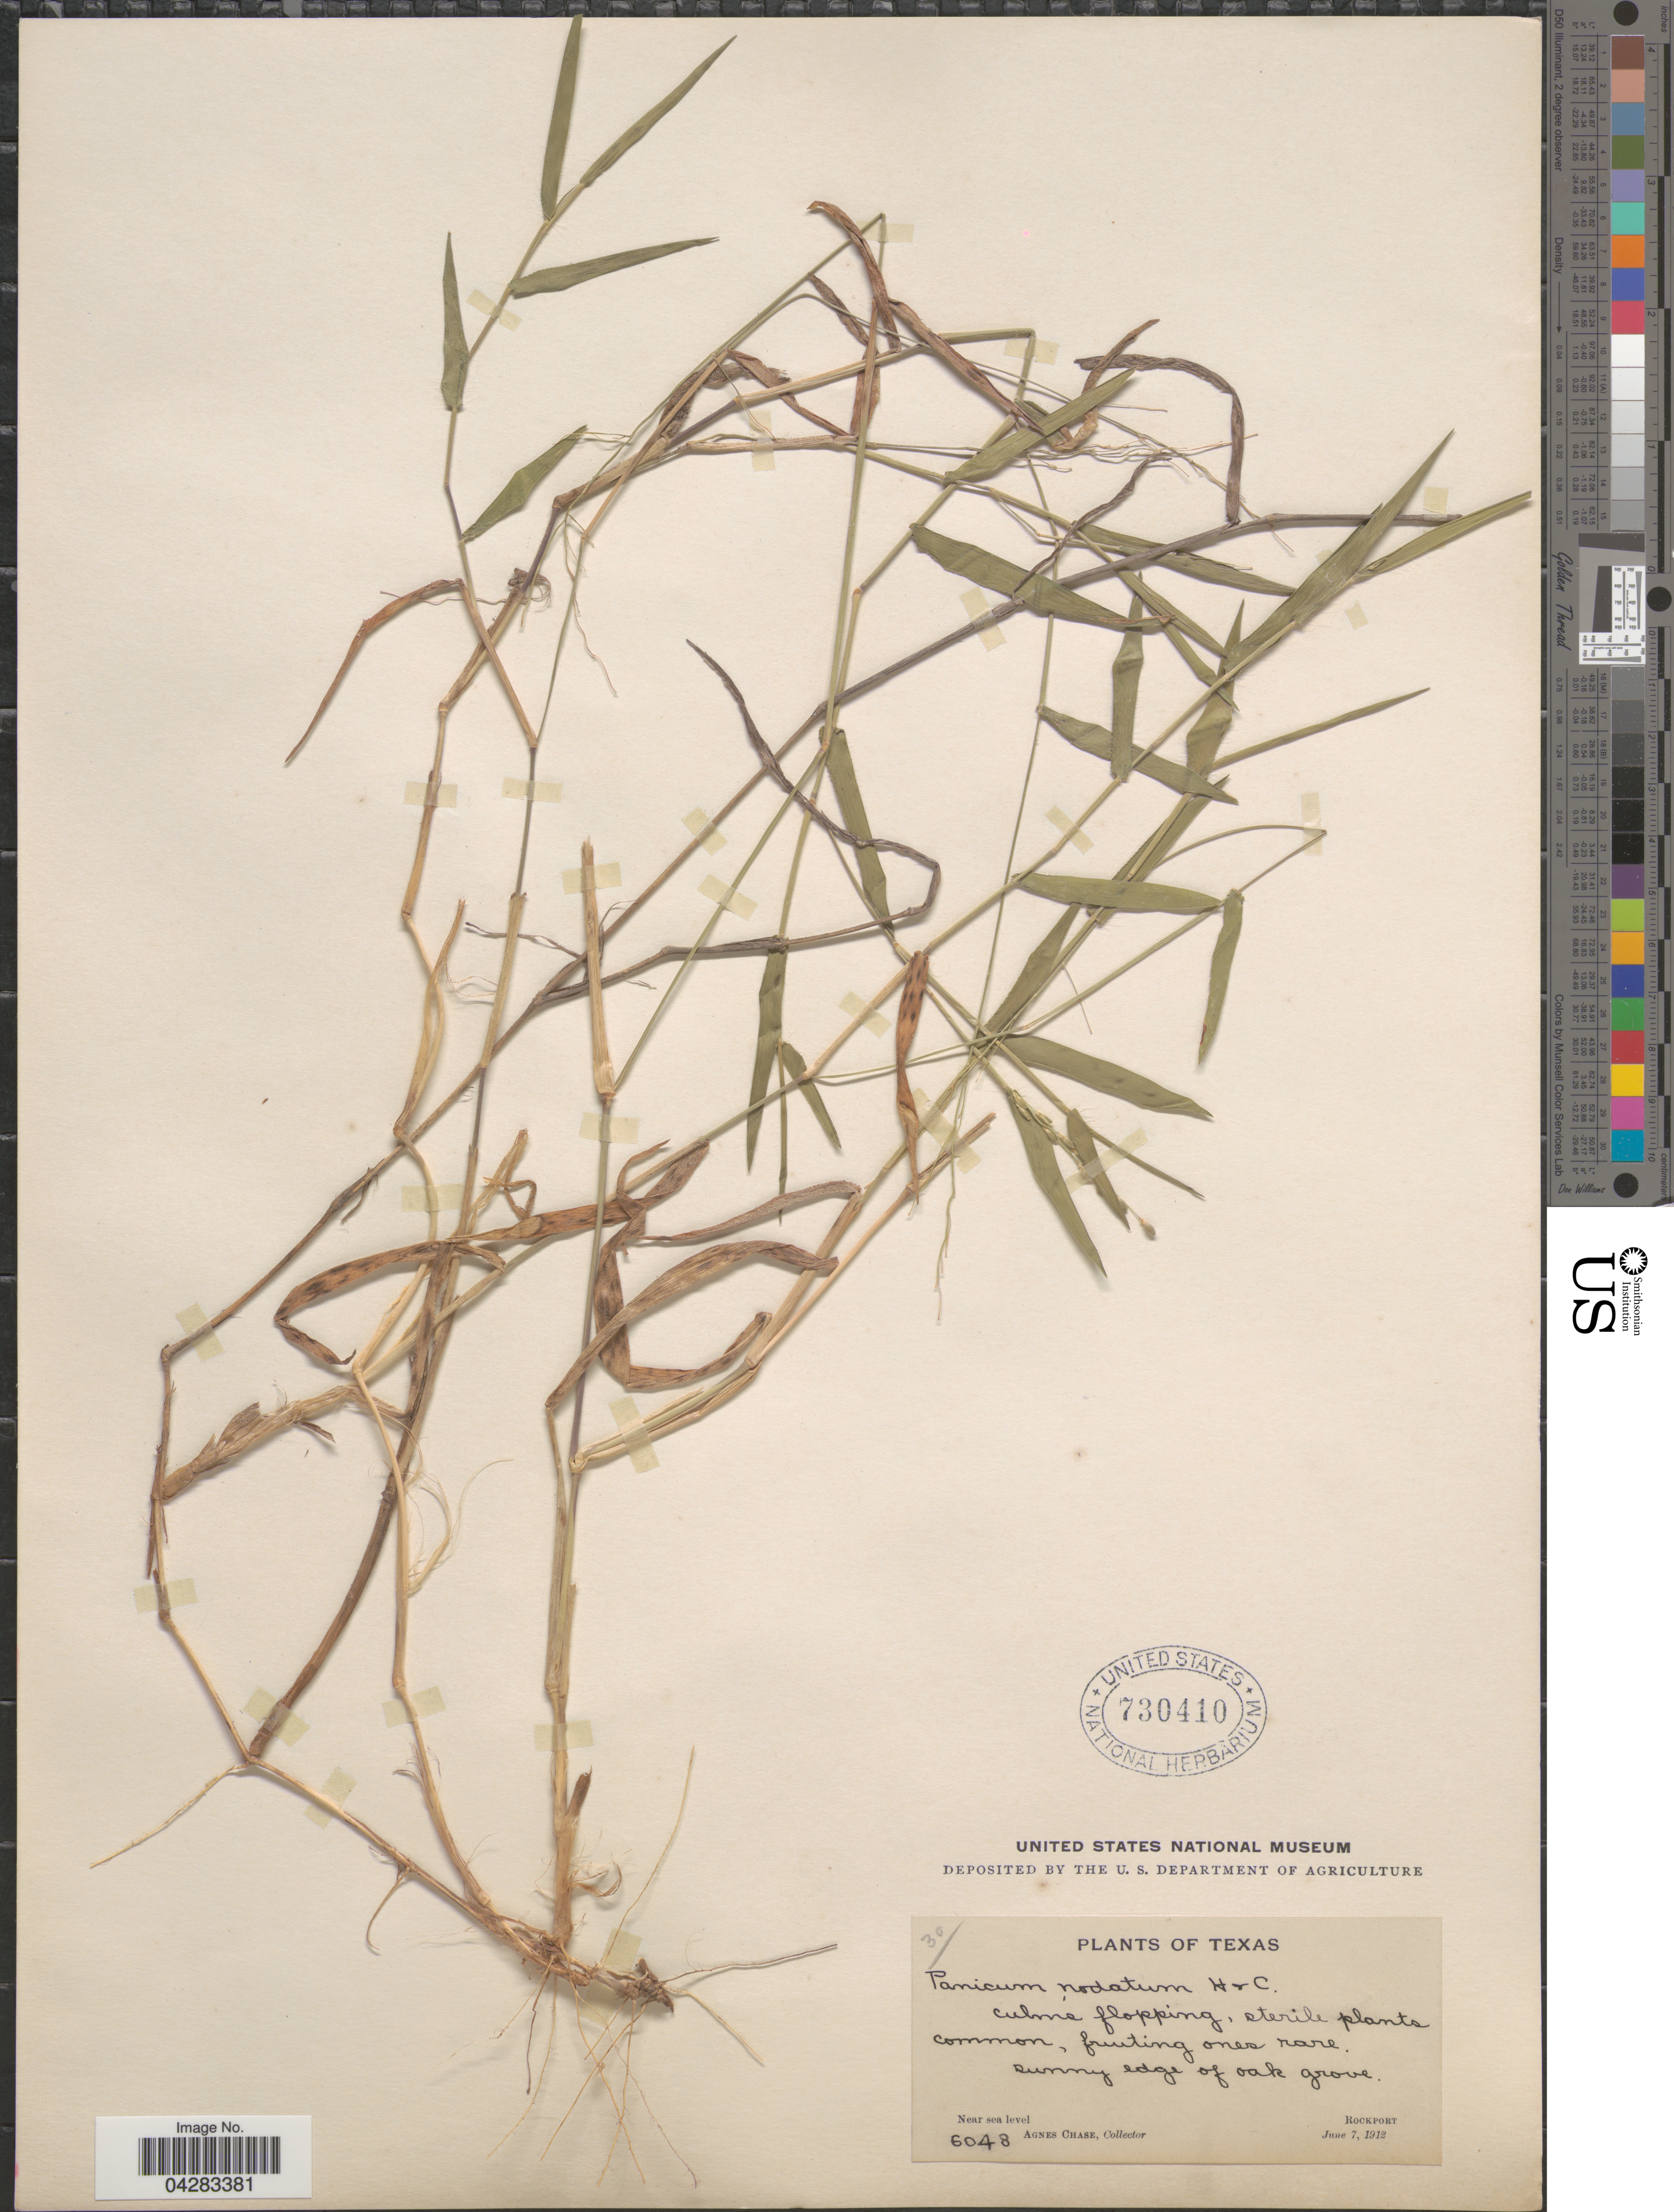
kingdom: Plantae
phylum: Tracheophyta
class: Liliopsida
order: Poales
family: Poaceae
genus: Dichanthelium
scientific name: Dichanthelium nodatum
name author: (Hitchc. & Chase) Gould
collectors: A. Chase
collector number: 6048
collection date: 1912-06-07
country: United States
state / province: Texas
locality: Sunny edge of oak grove. Rockport.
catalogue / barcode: US 730410